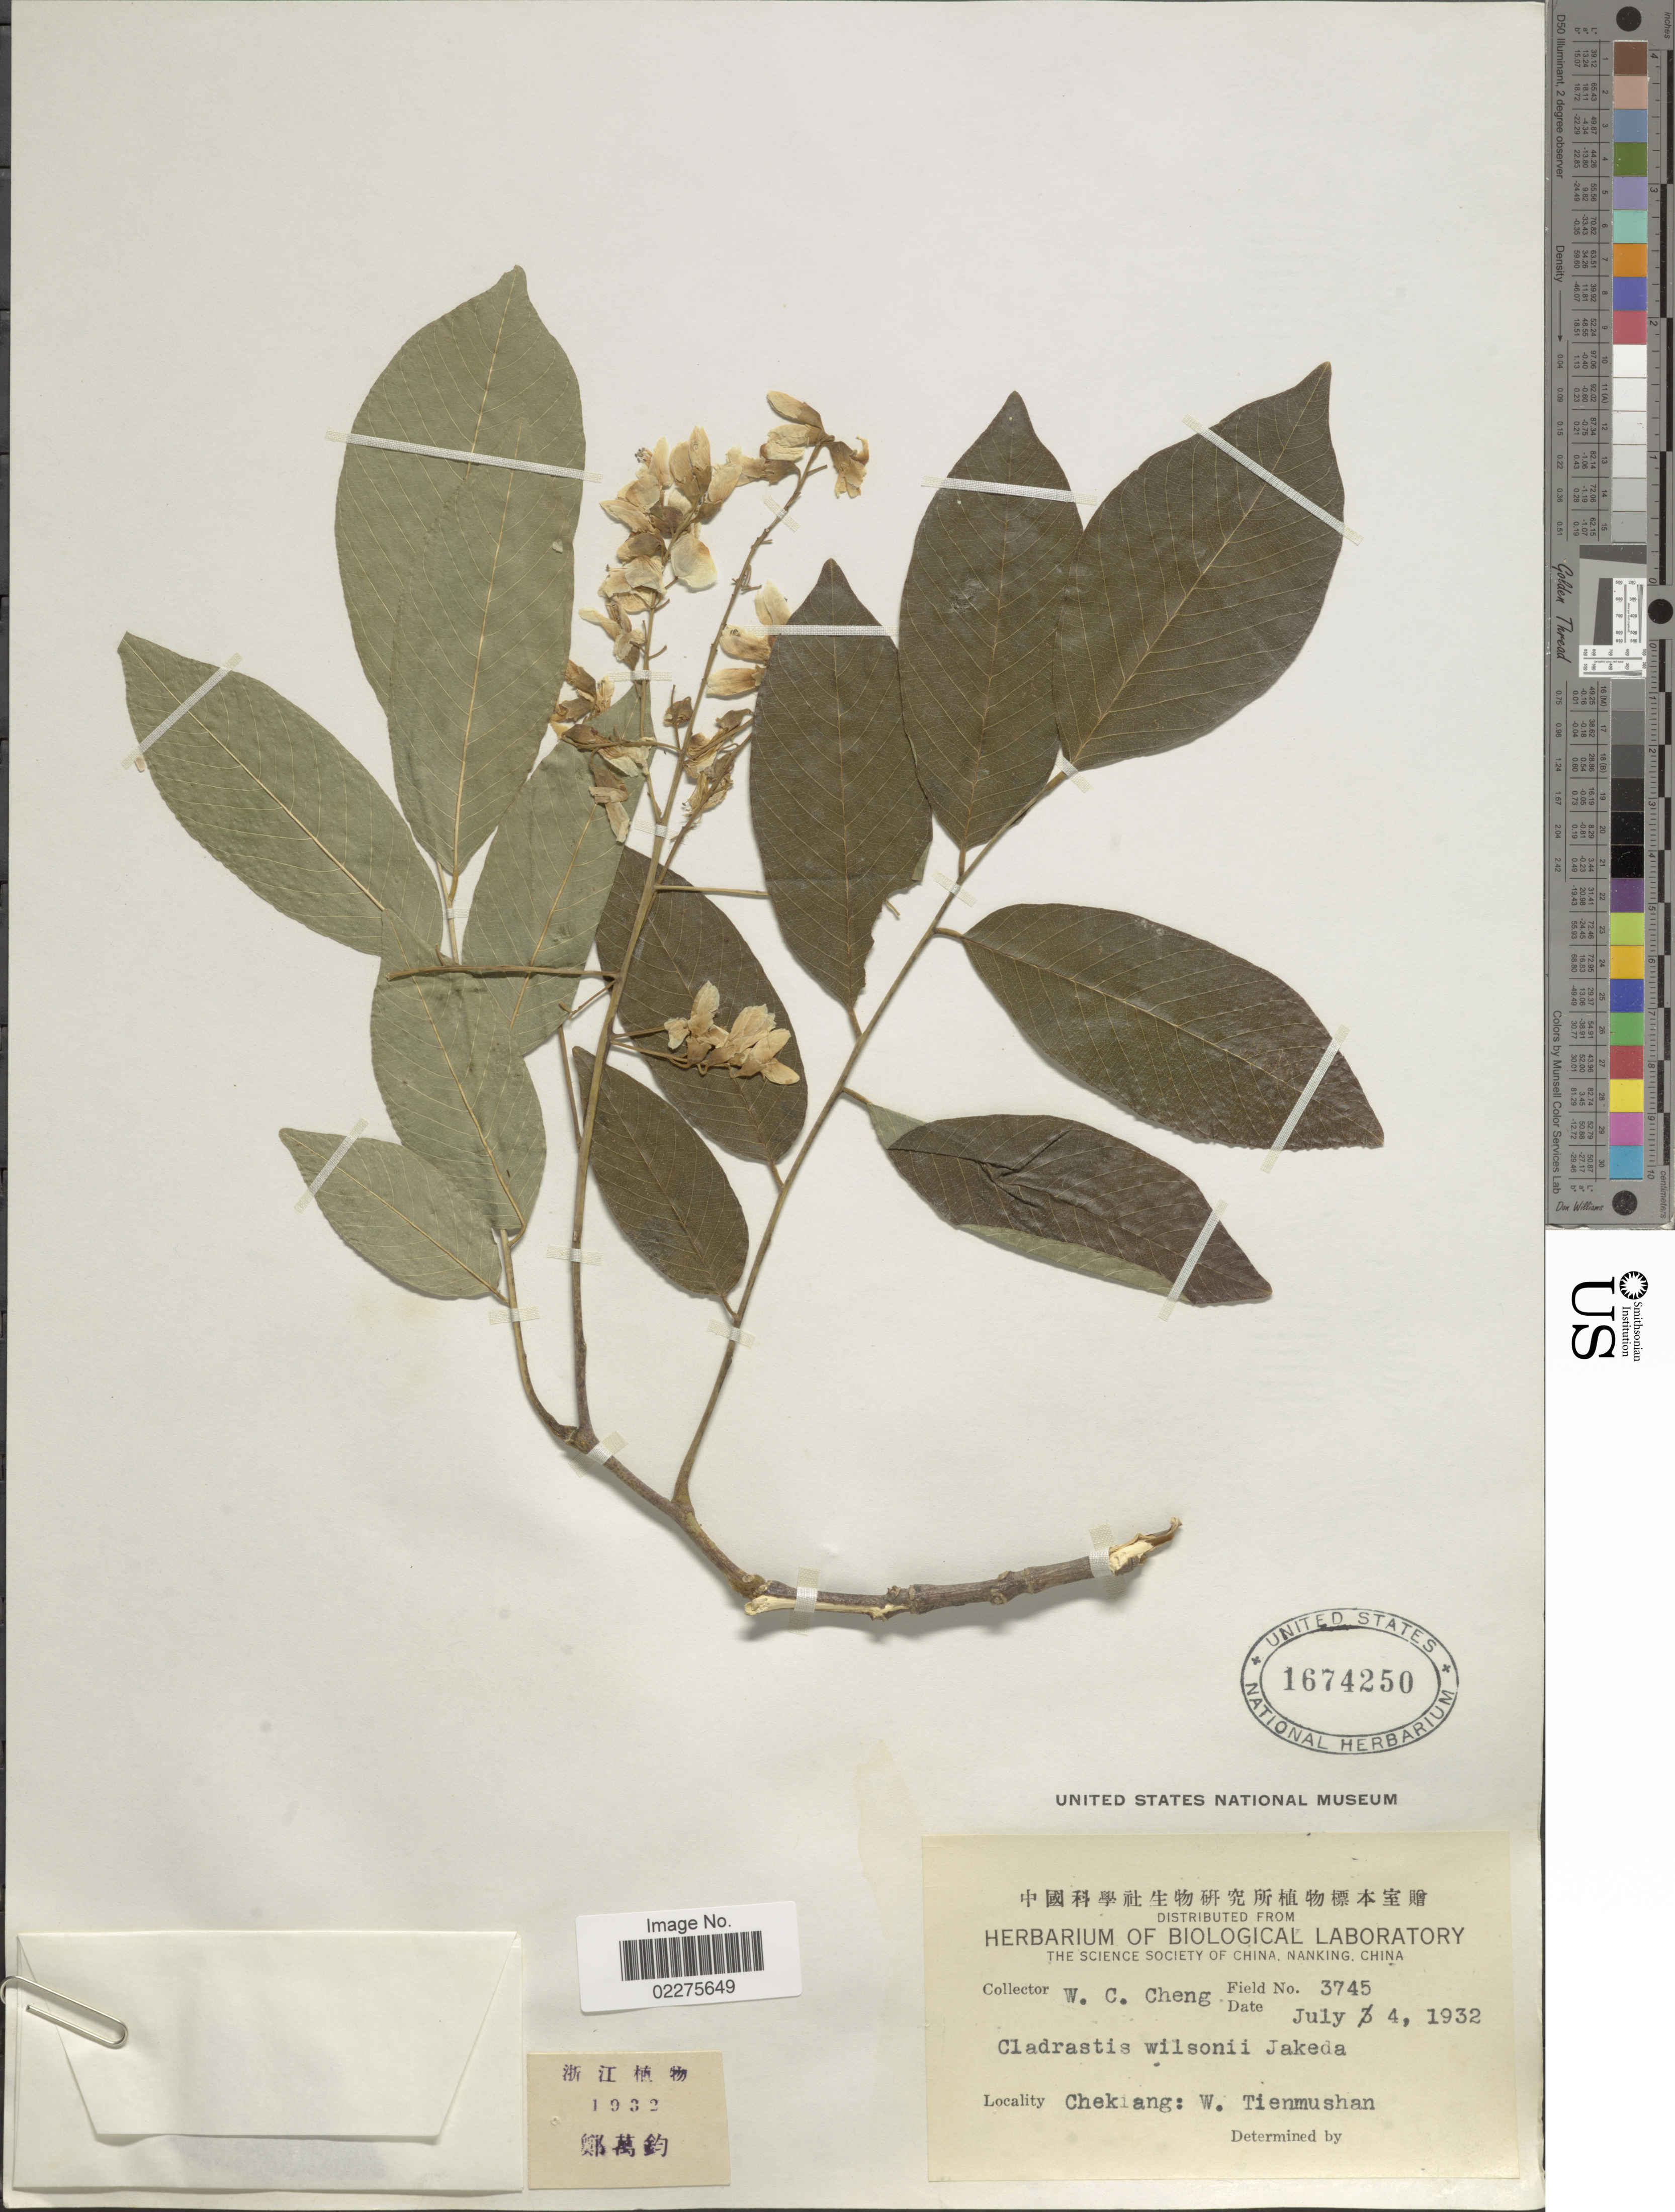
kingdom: Plantae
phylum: Tracheophyta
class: Magnoliopsida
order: Fabales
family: Fabaceae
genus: Cladrastis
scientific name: Cladrastis wilsonii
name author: Takeda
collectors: W. C. Cheng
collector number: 3745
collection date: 1932-07-04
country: China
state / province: Zhejiang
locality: Chekiang: W. Tienmushan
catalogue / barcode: US 1674250